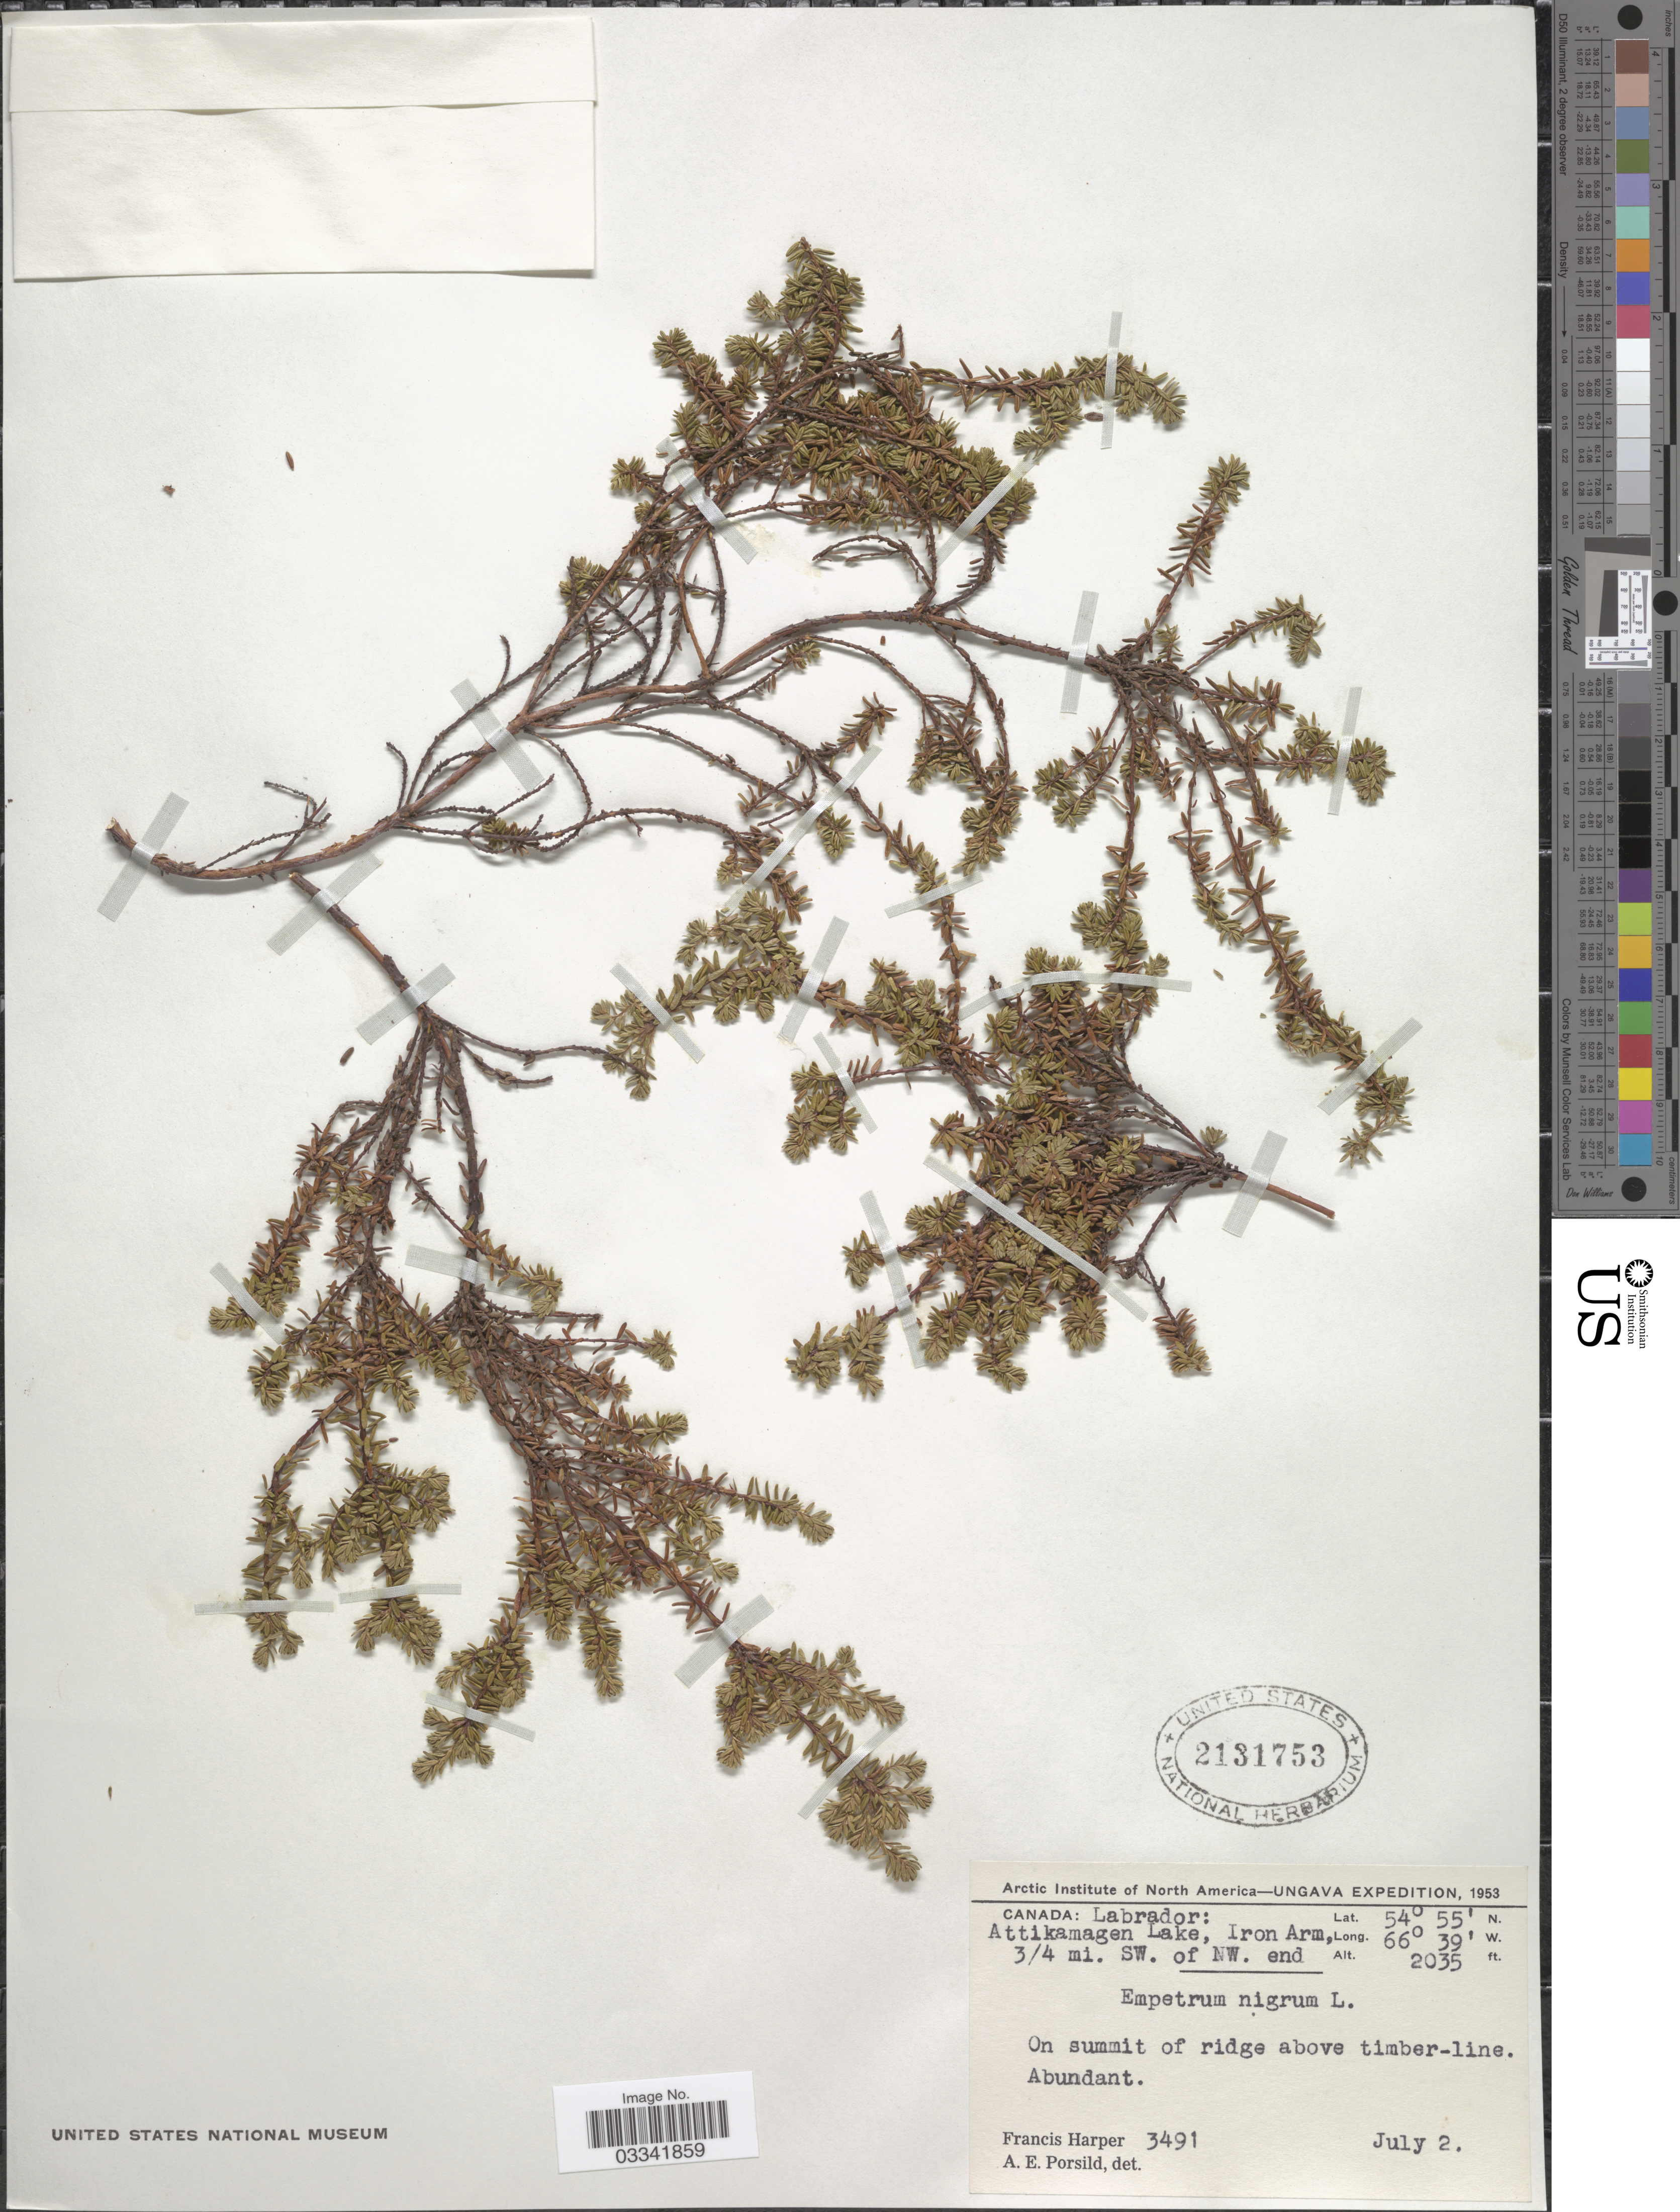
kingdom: Plantae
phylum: Tracheophyta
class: Magnoliopsida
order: Ericales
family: Ericaceae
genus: Empetrum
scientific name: Empetrum nigrum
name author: L.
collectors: F. Harper & A. E. Porsild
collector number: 3491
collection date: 1953-07-02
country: Canada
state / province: Newfoundland and Labrador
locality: Ungava, Attikamagen Lake, Iron Arm, ¾ mi. SW. of NW. end.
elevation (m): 620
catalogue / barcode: US 2131753